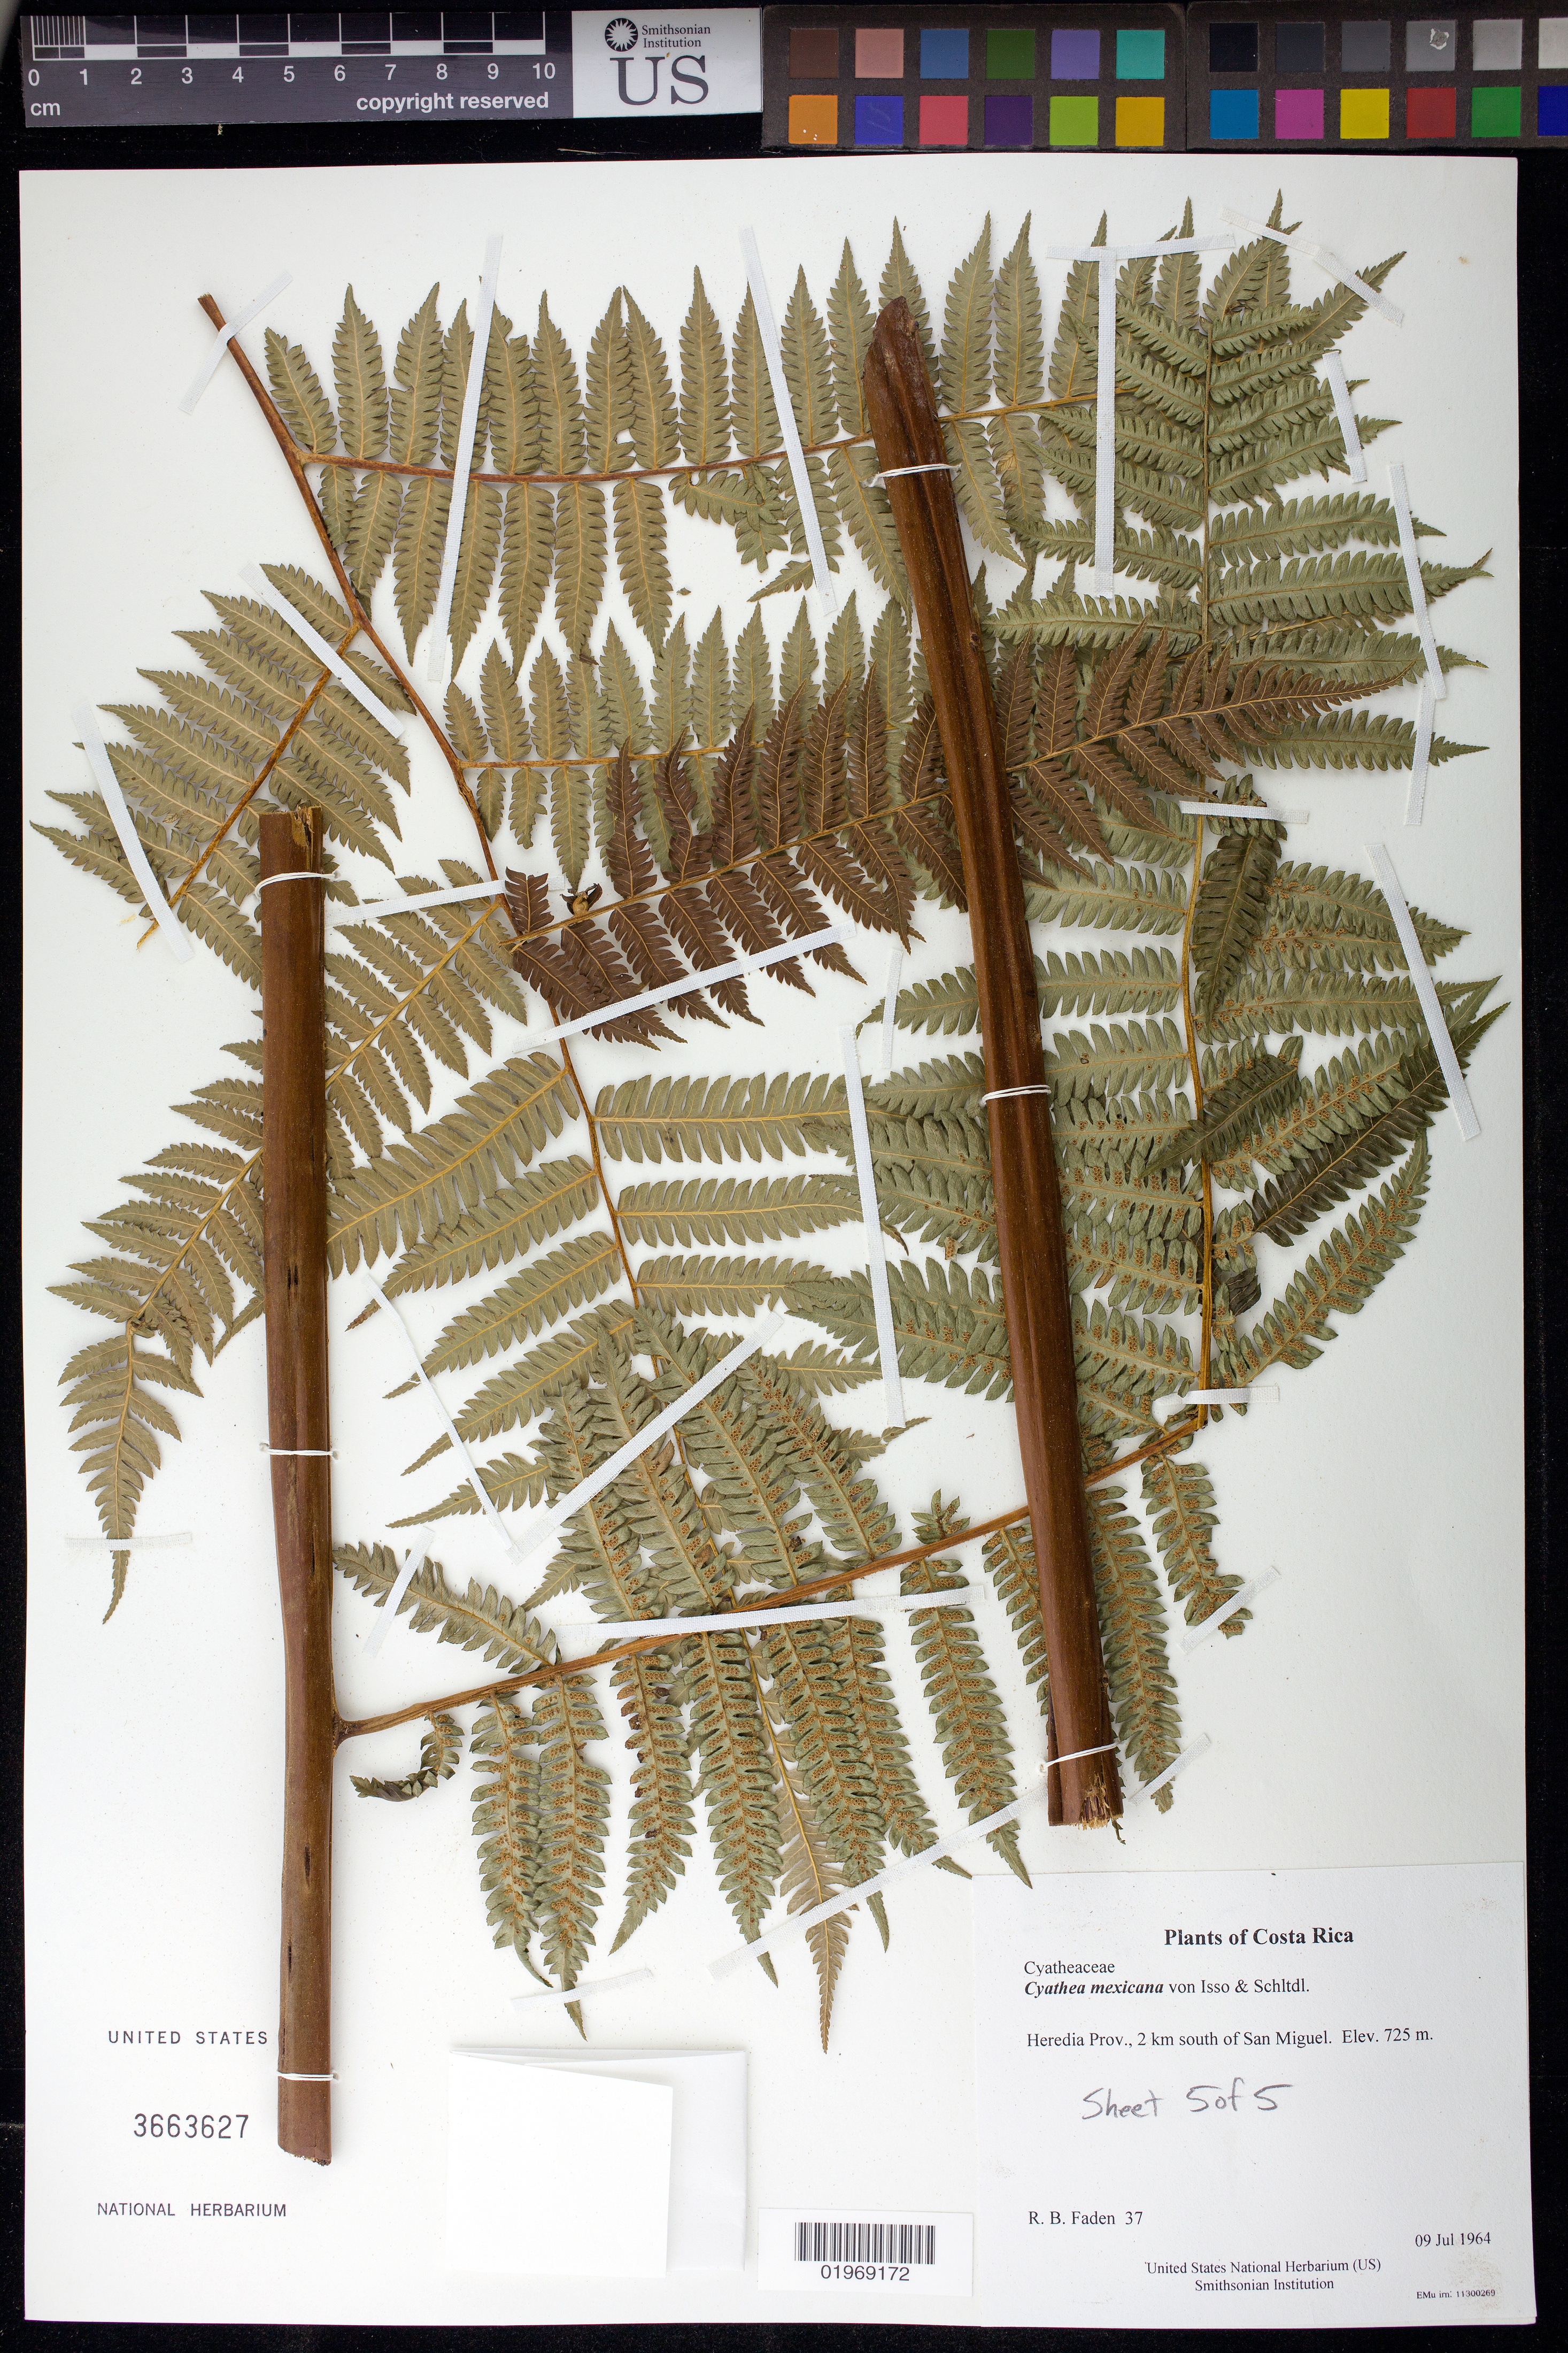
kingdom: Plantae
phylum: Tracheophyta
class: Polypodiopsida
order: Cyatheales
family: Cyatheaceae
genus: Cyathea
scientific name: Cyathea mexicana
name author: Schltdl. & Cham.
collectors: R. B. Faden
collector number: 37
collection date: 1964-07-09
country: Costa Rica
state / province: Heredia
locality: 2 km south of San Miguel.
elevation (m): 725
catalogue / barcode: US 3663627